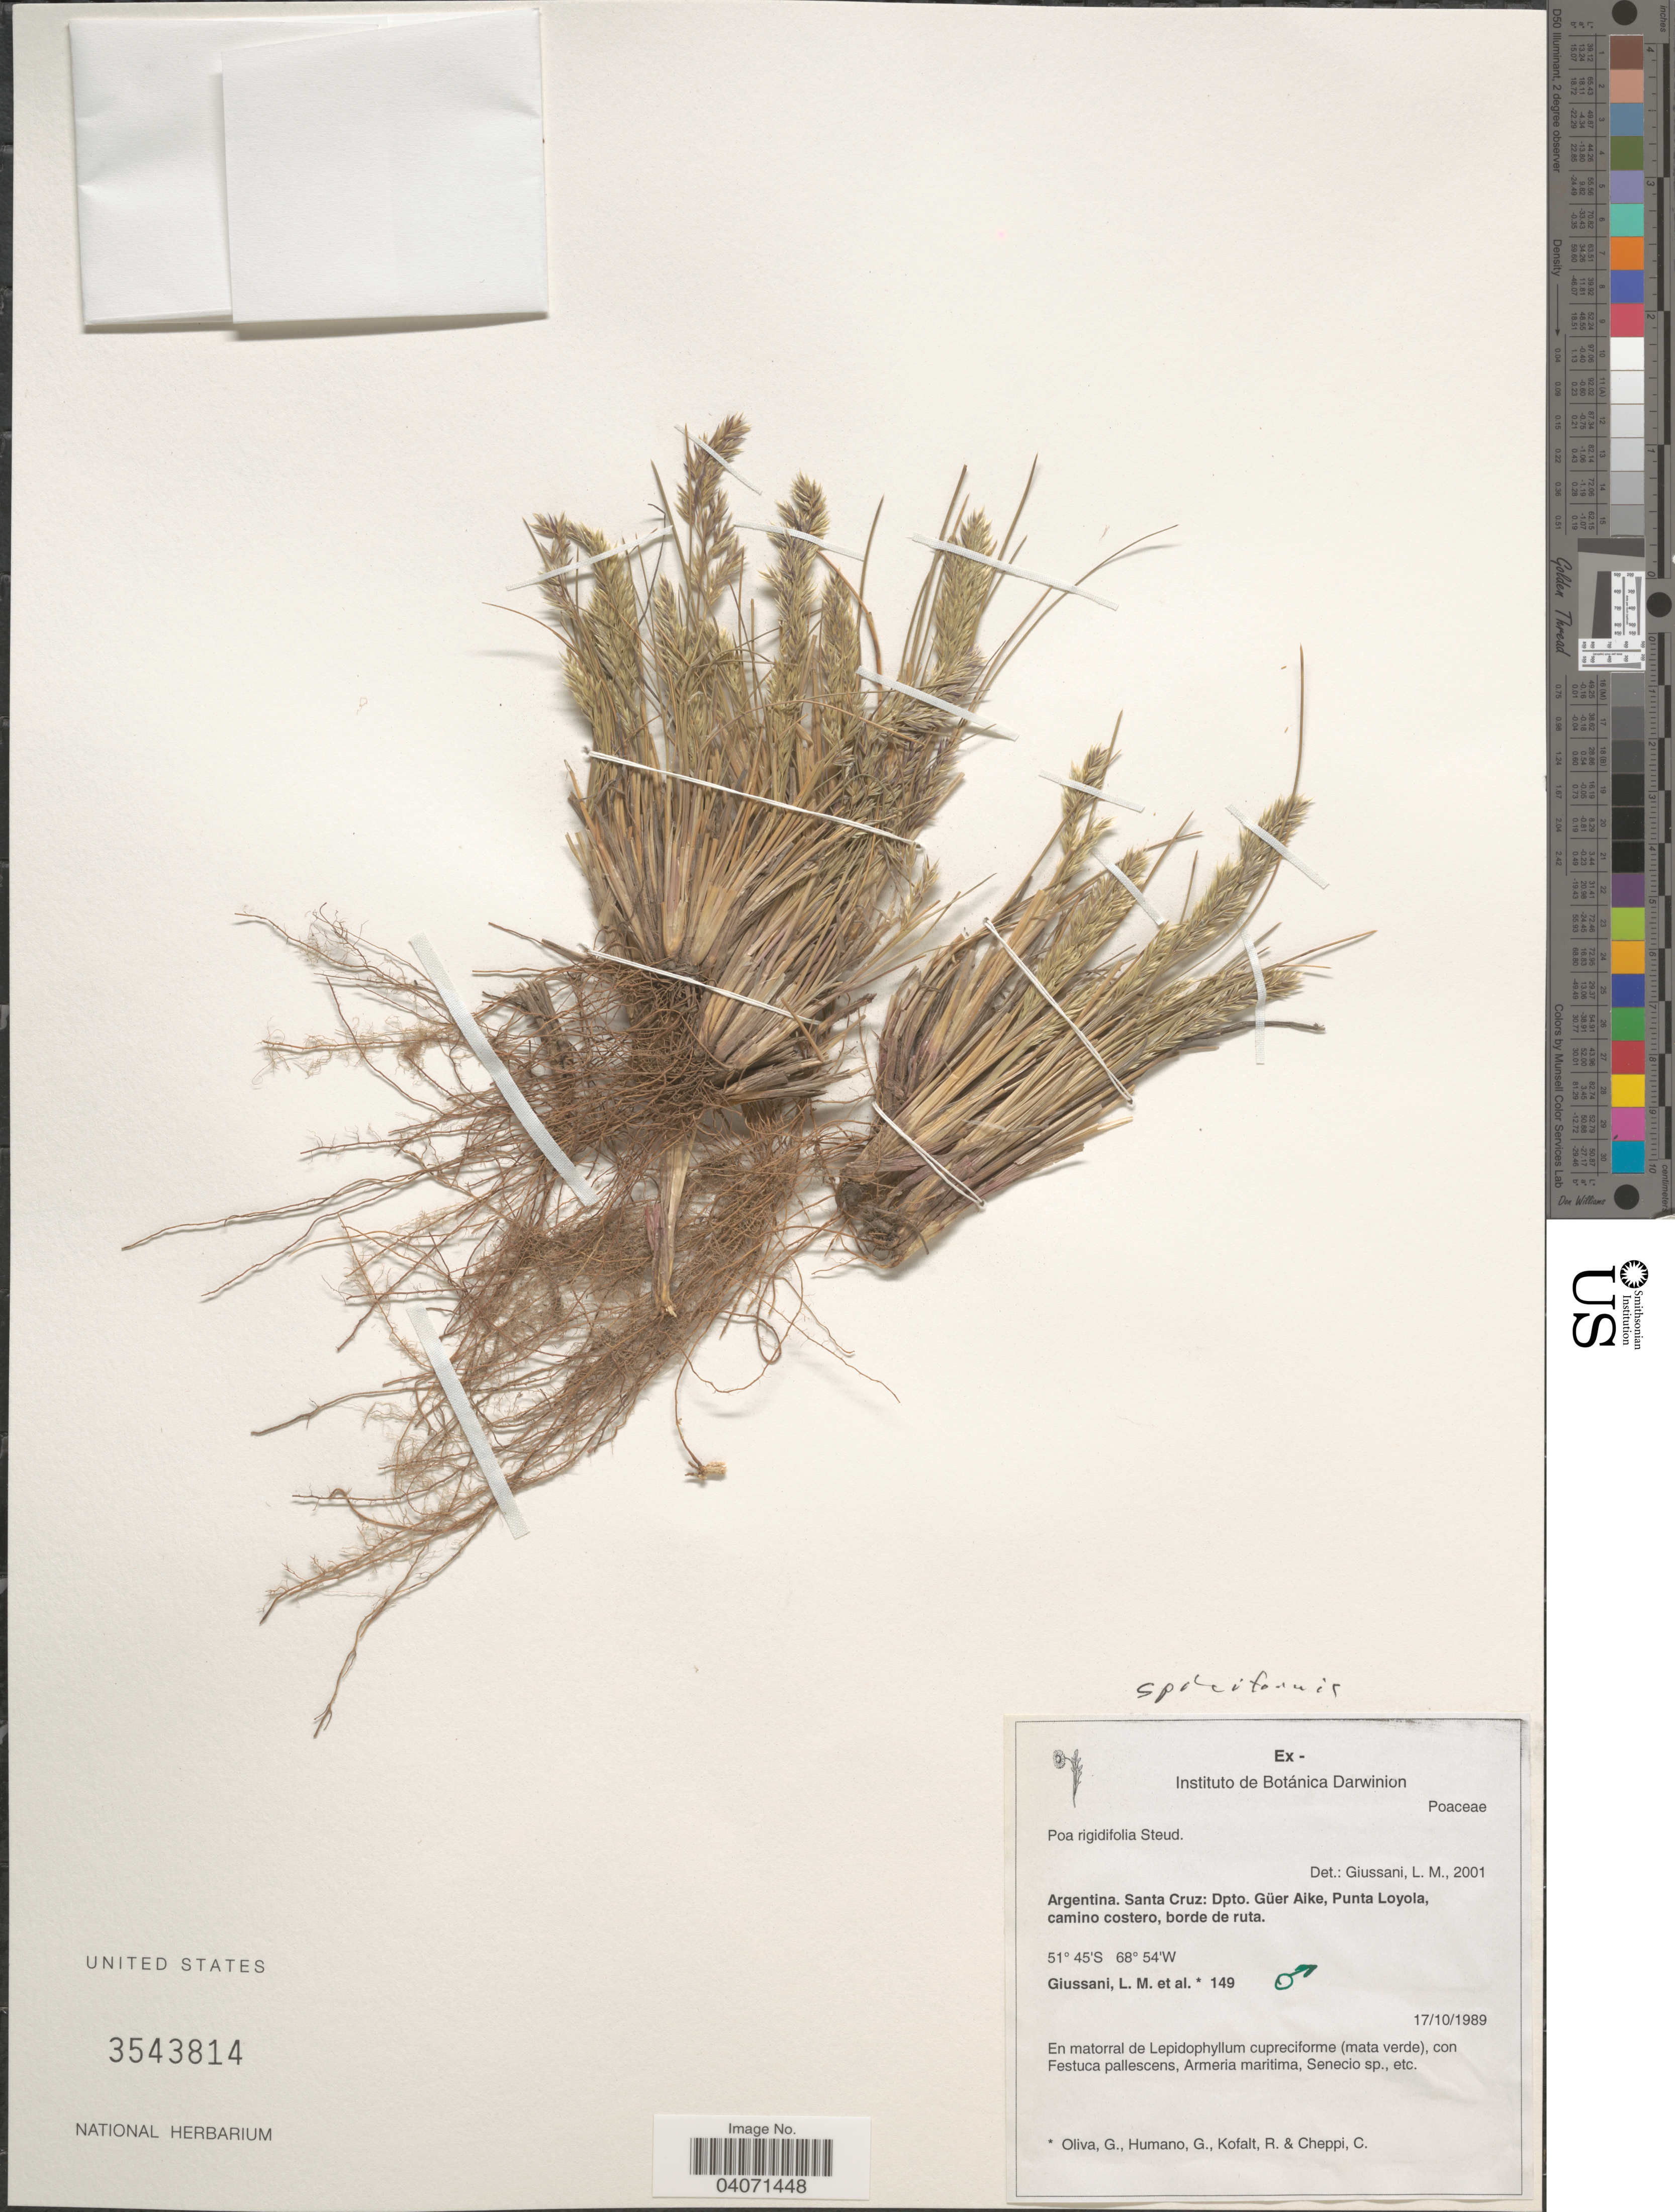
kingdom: Plantae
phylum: Tracheophyta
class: Liliopsida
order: Poales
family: Poaceae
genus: Poa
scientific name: Poa spiciformis var. spiciformis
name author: Steud.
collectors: L. Giussani, G. Oliva, G. Humano, R. Kofalt & C. Cheppi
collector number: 149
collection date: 1989-10-17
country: Argentina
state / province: Santa Cruz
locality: Dpto. Güer Aike, Punta Loyola, camino costero, borde de ruta.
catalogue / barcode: US 3543814